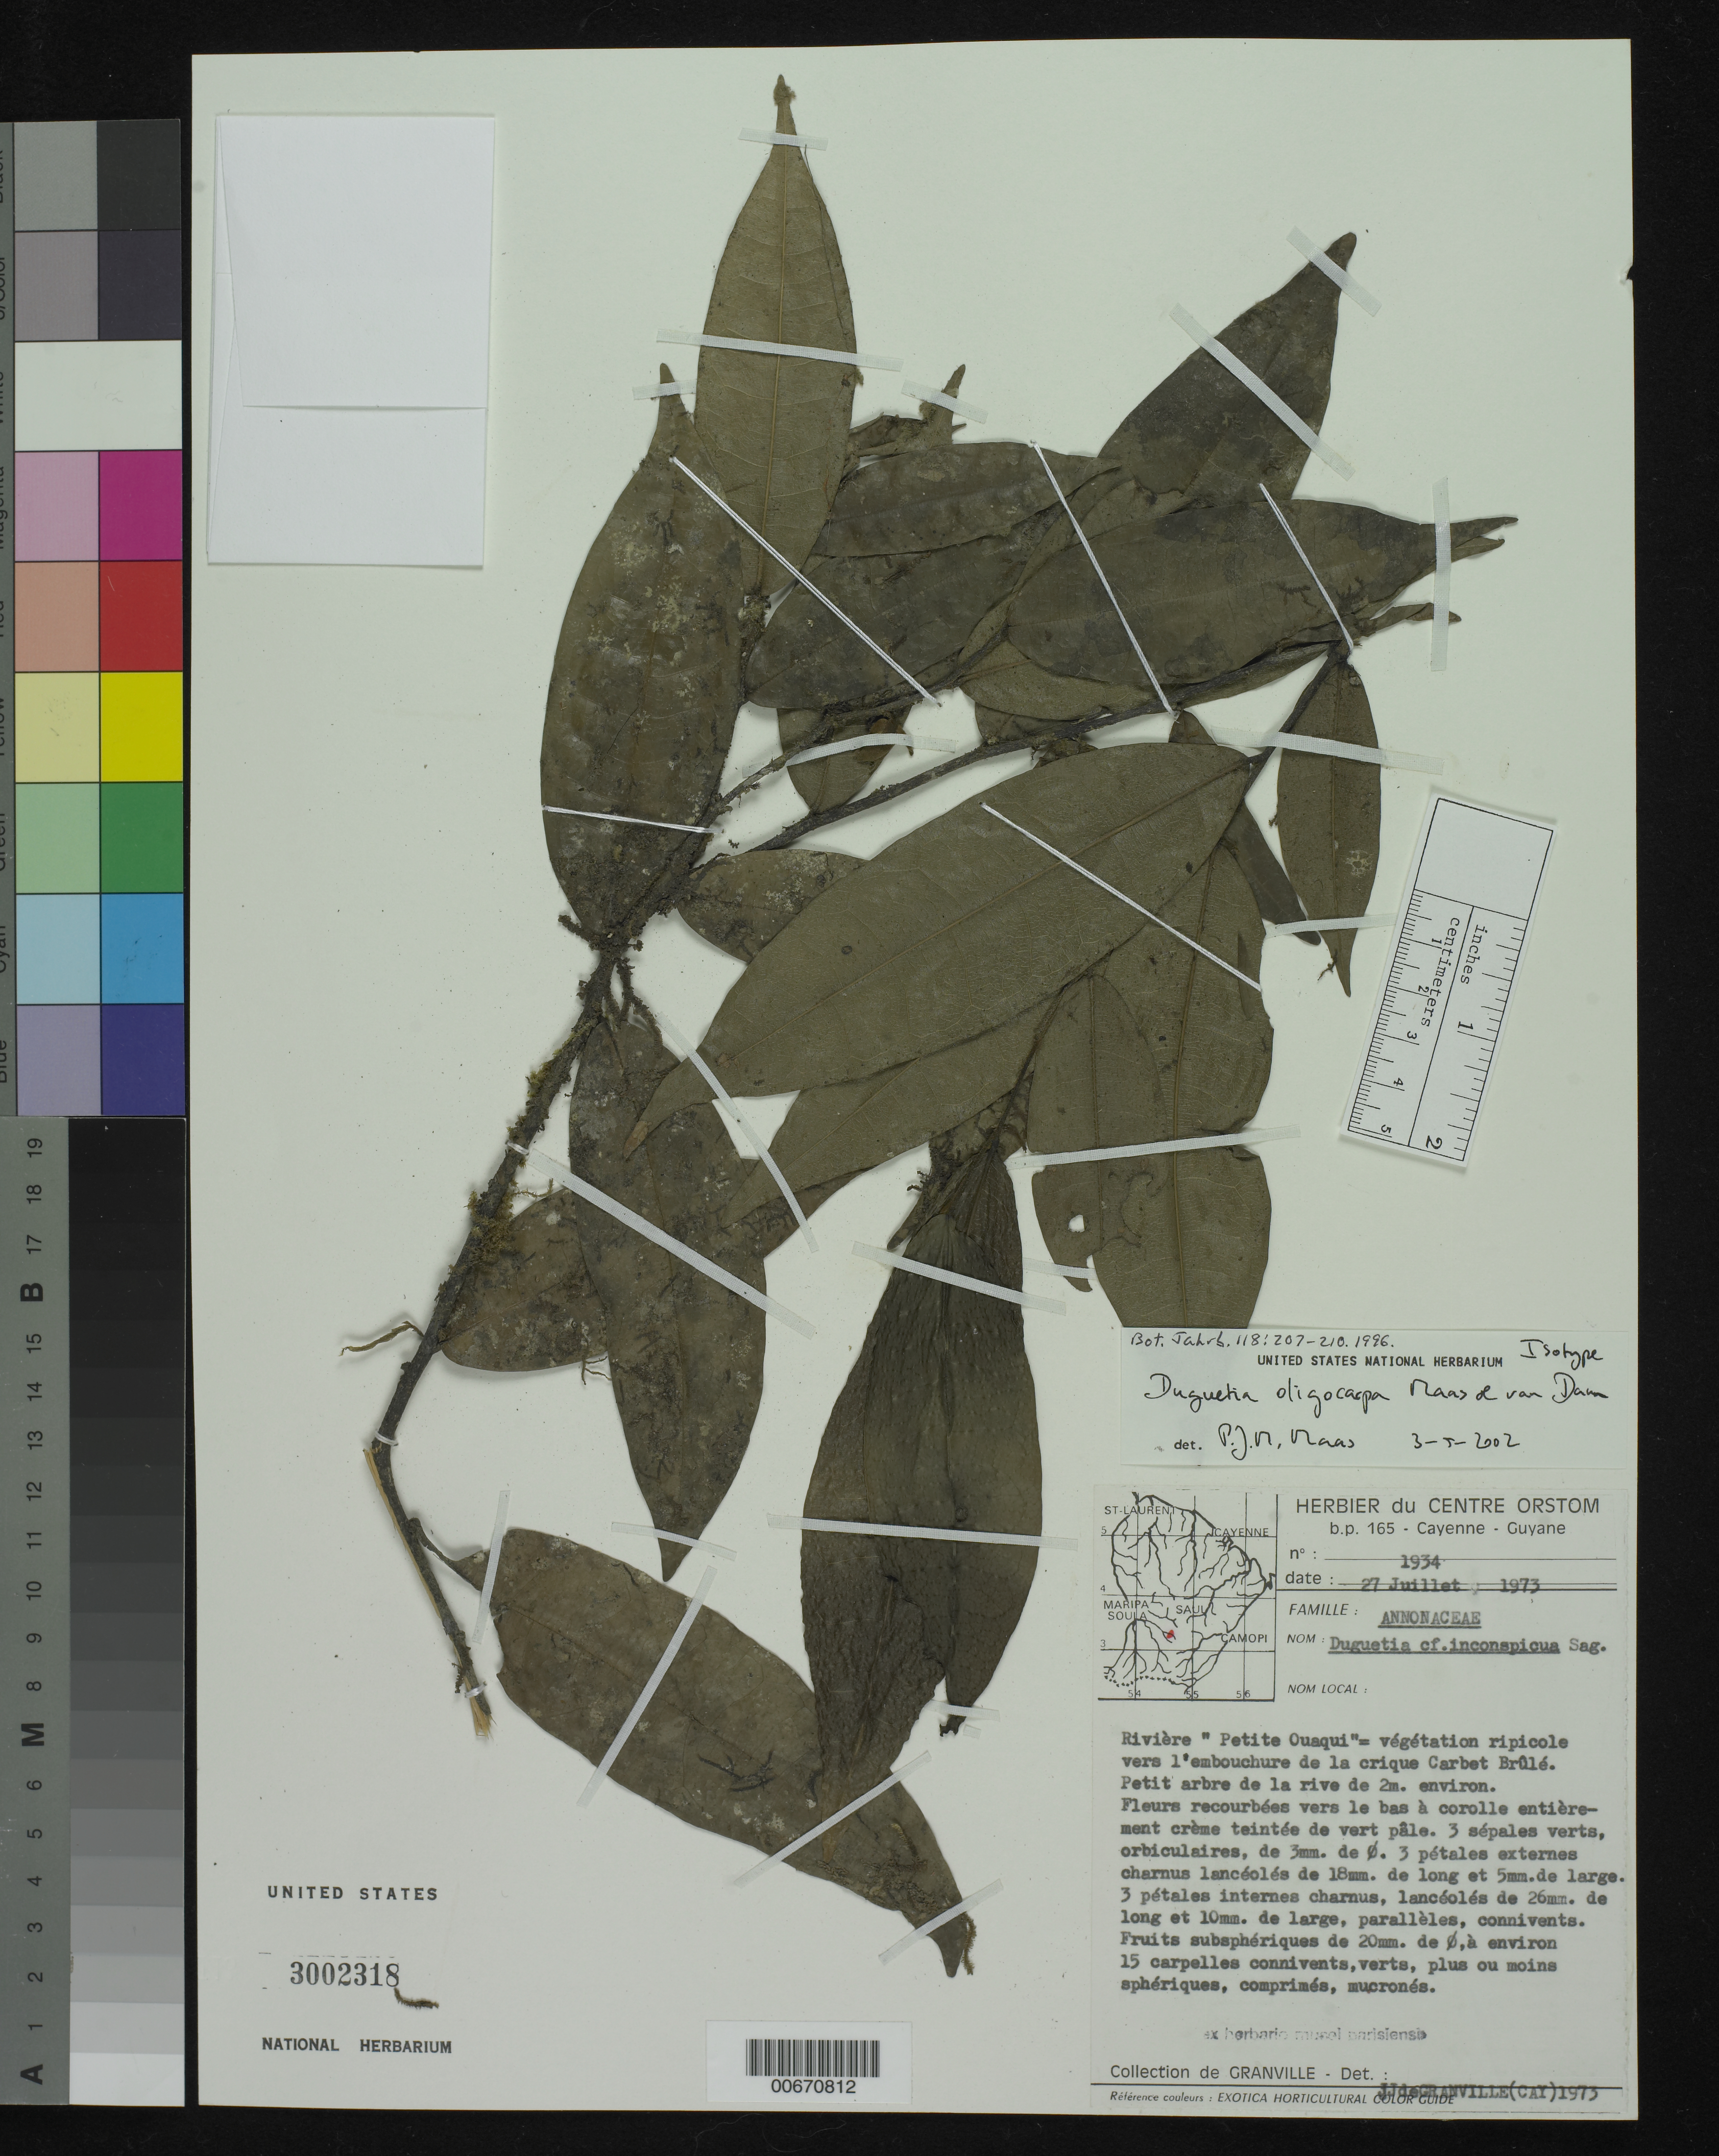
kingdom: Plantae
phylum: Tracheophyta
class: Magnoliopsida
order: Magnoliales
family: Annonaceae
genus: Duguetia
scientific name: Duguetia oligocarpa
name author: Maas & van Dam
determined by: Maas, Paul J. M.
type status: Isotype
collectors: J.-J. de Granville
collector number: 1934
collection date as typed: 27 Jul 1973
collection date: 1973-07-27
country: French Guiana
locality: Rivière "Petite Ouaqui" = végétation ripicole vers l'embouchure de la crique Carbet Brûlé.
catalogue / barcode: US 3002318